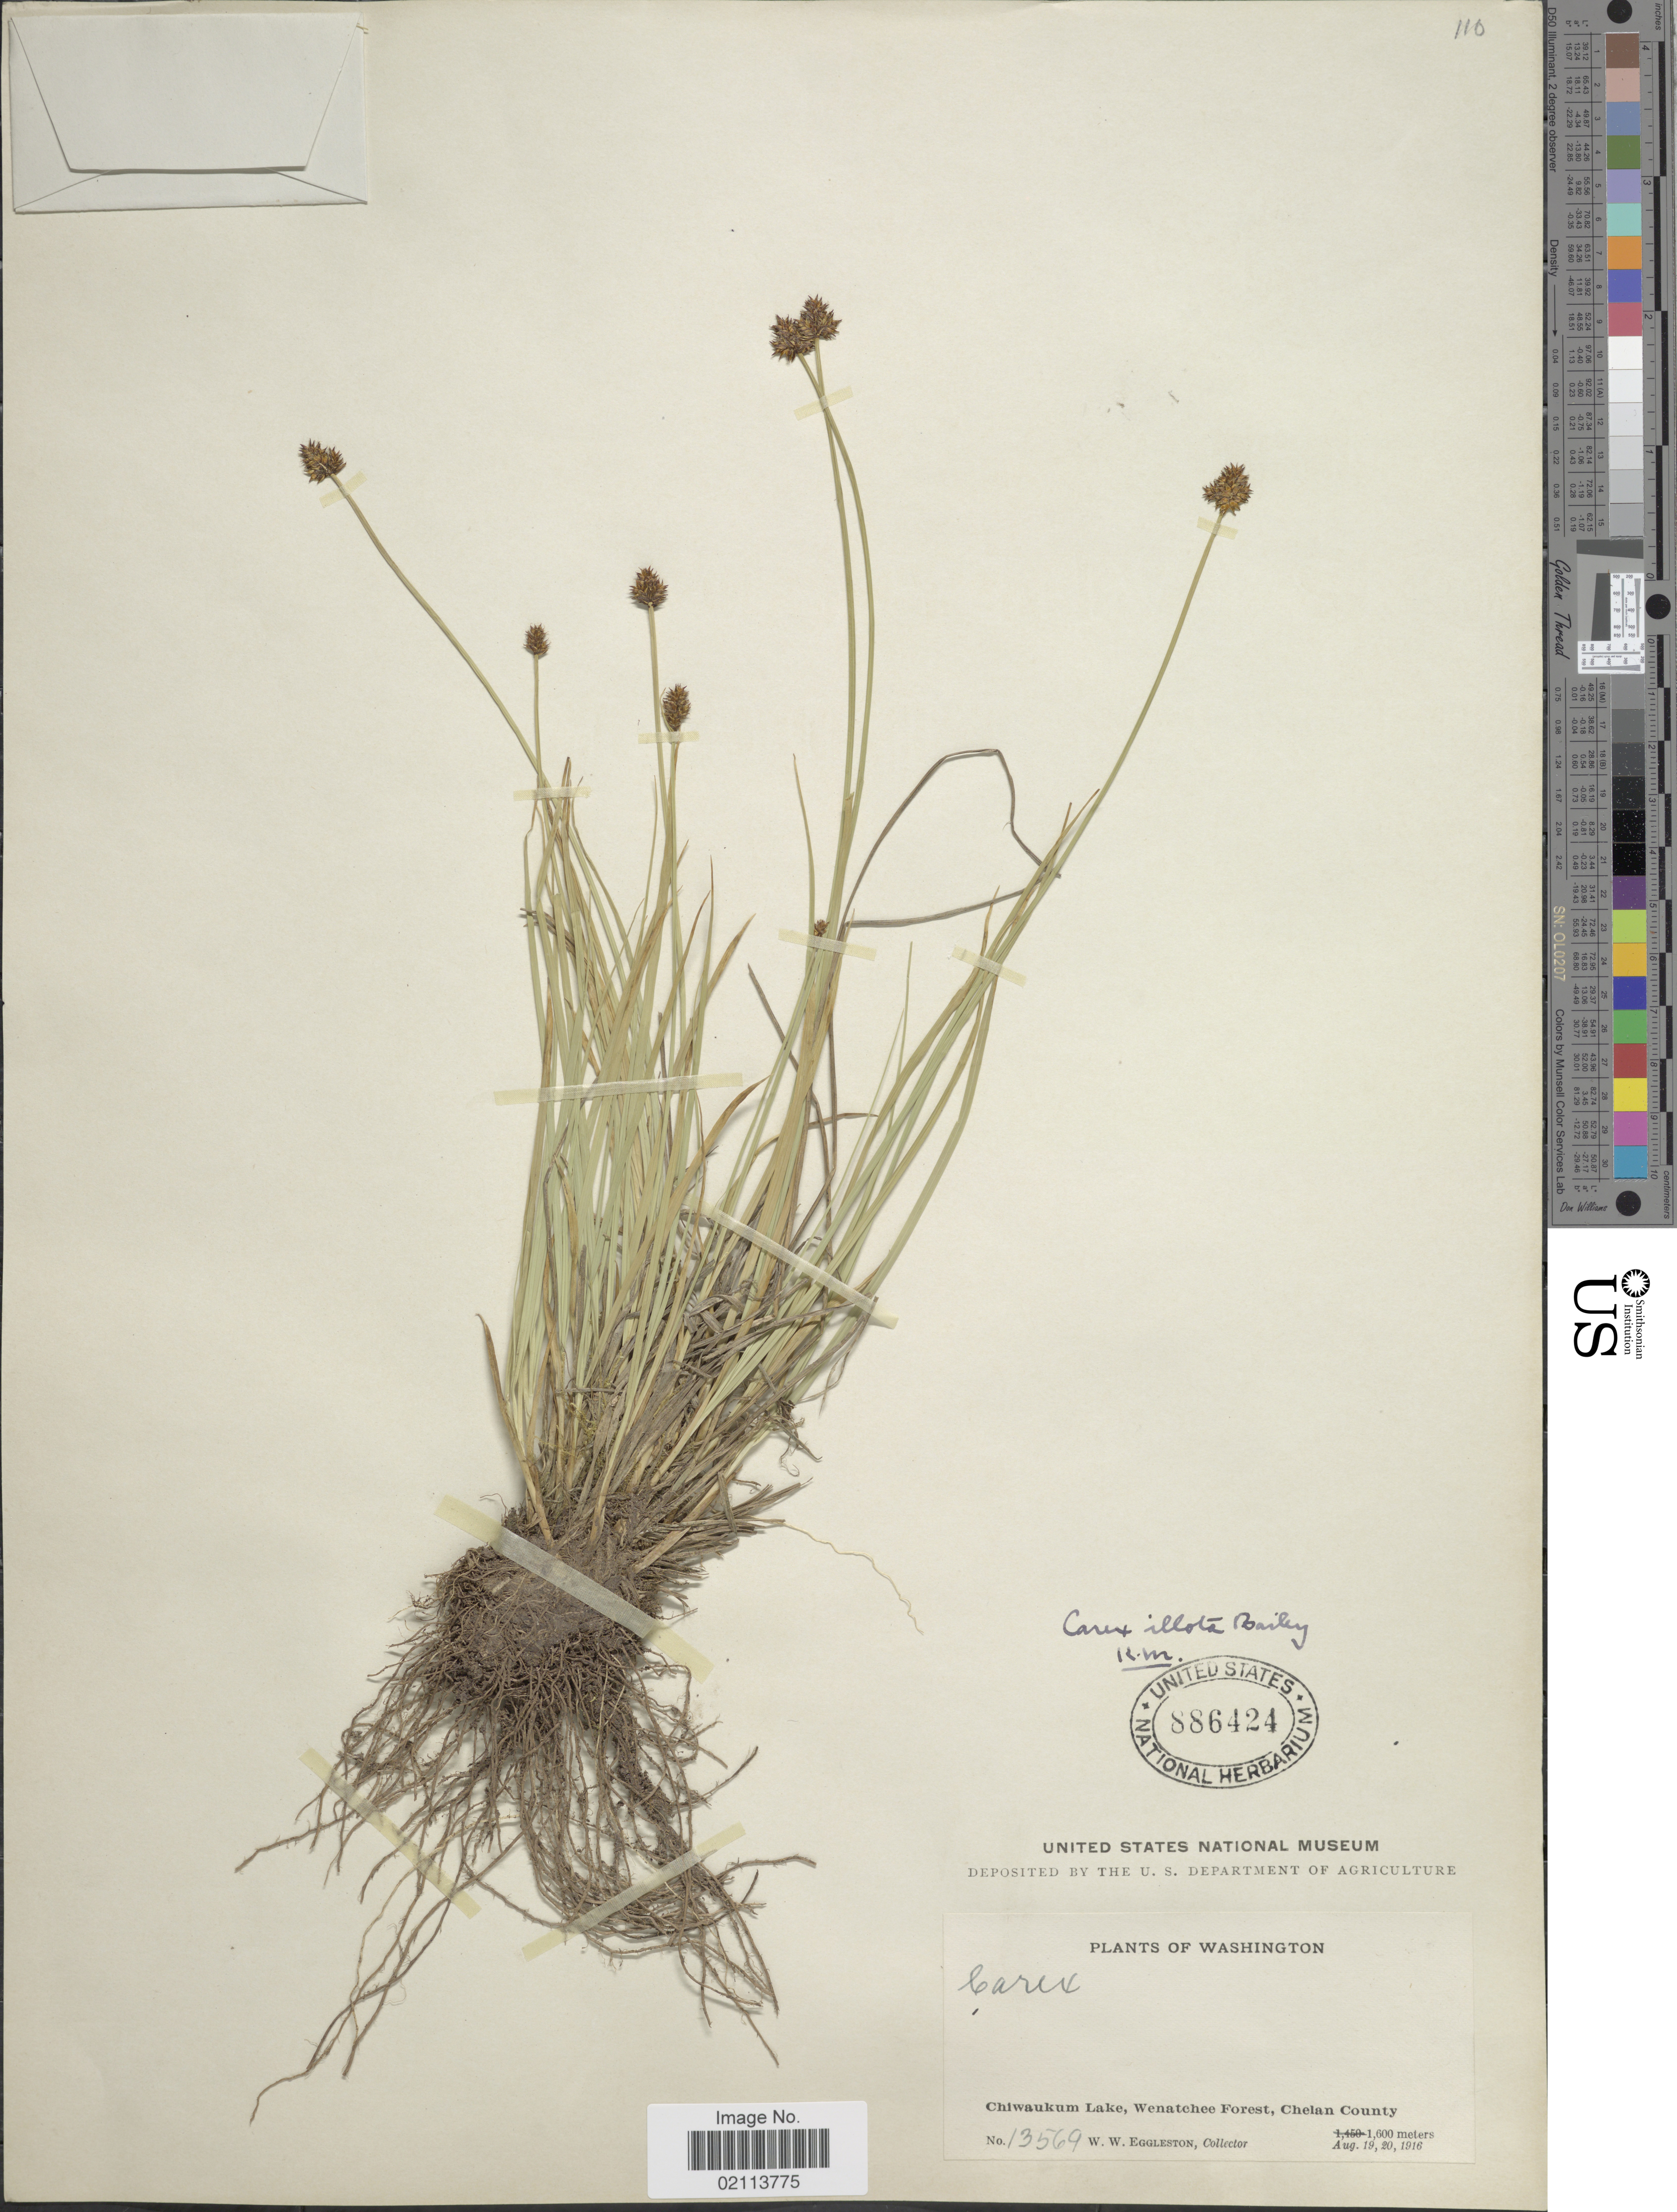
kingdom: Plantae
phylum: Tracheophyta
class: Liliopsida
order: Poales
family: Cyperaceae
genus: Carex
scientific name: Carex illota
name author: L.H. Bailey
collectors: W. W. Eggleston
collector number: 13569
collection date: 1916-08-19/1916-08-20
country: United States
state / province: Washington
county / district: Chelan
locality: Chiwaukun Lake, Wenatchee Forest, Chelan County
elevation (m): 1600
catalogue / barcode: US 886424